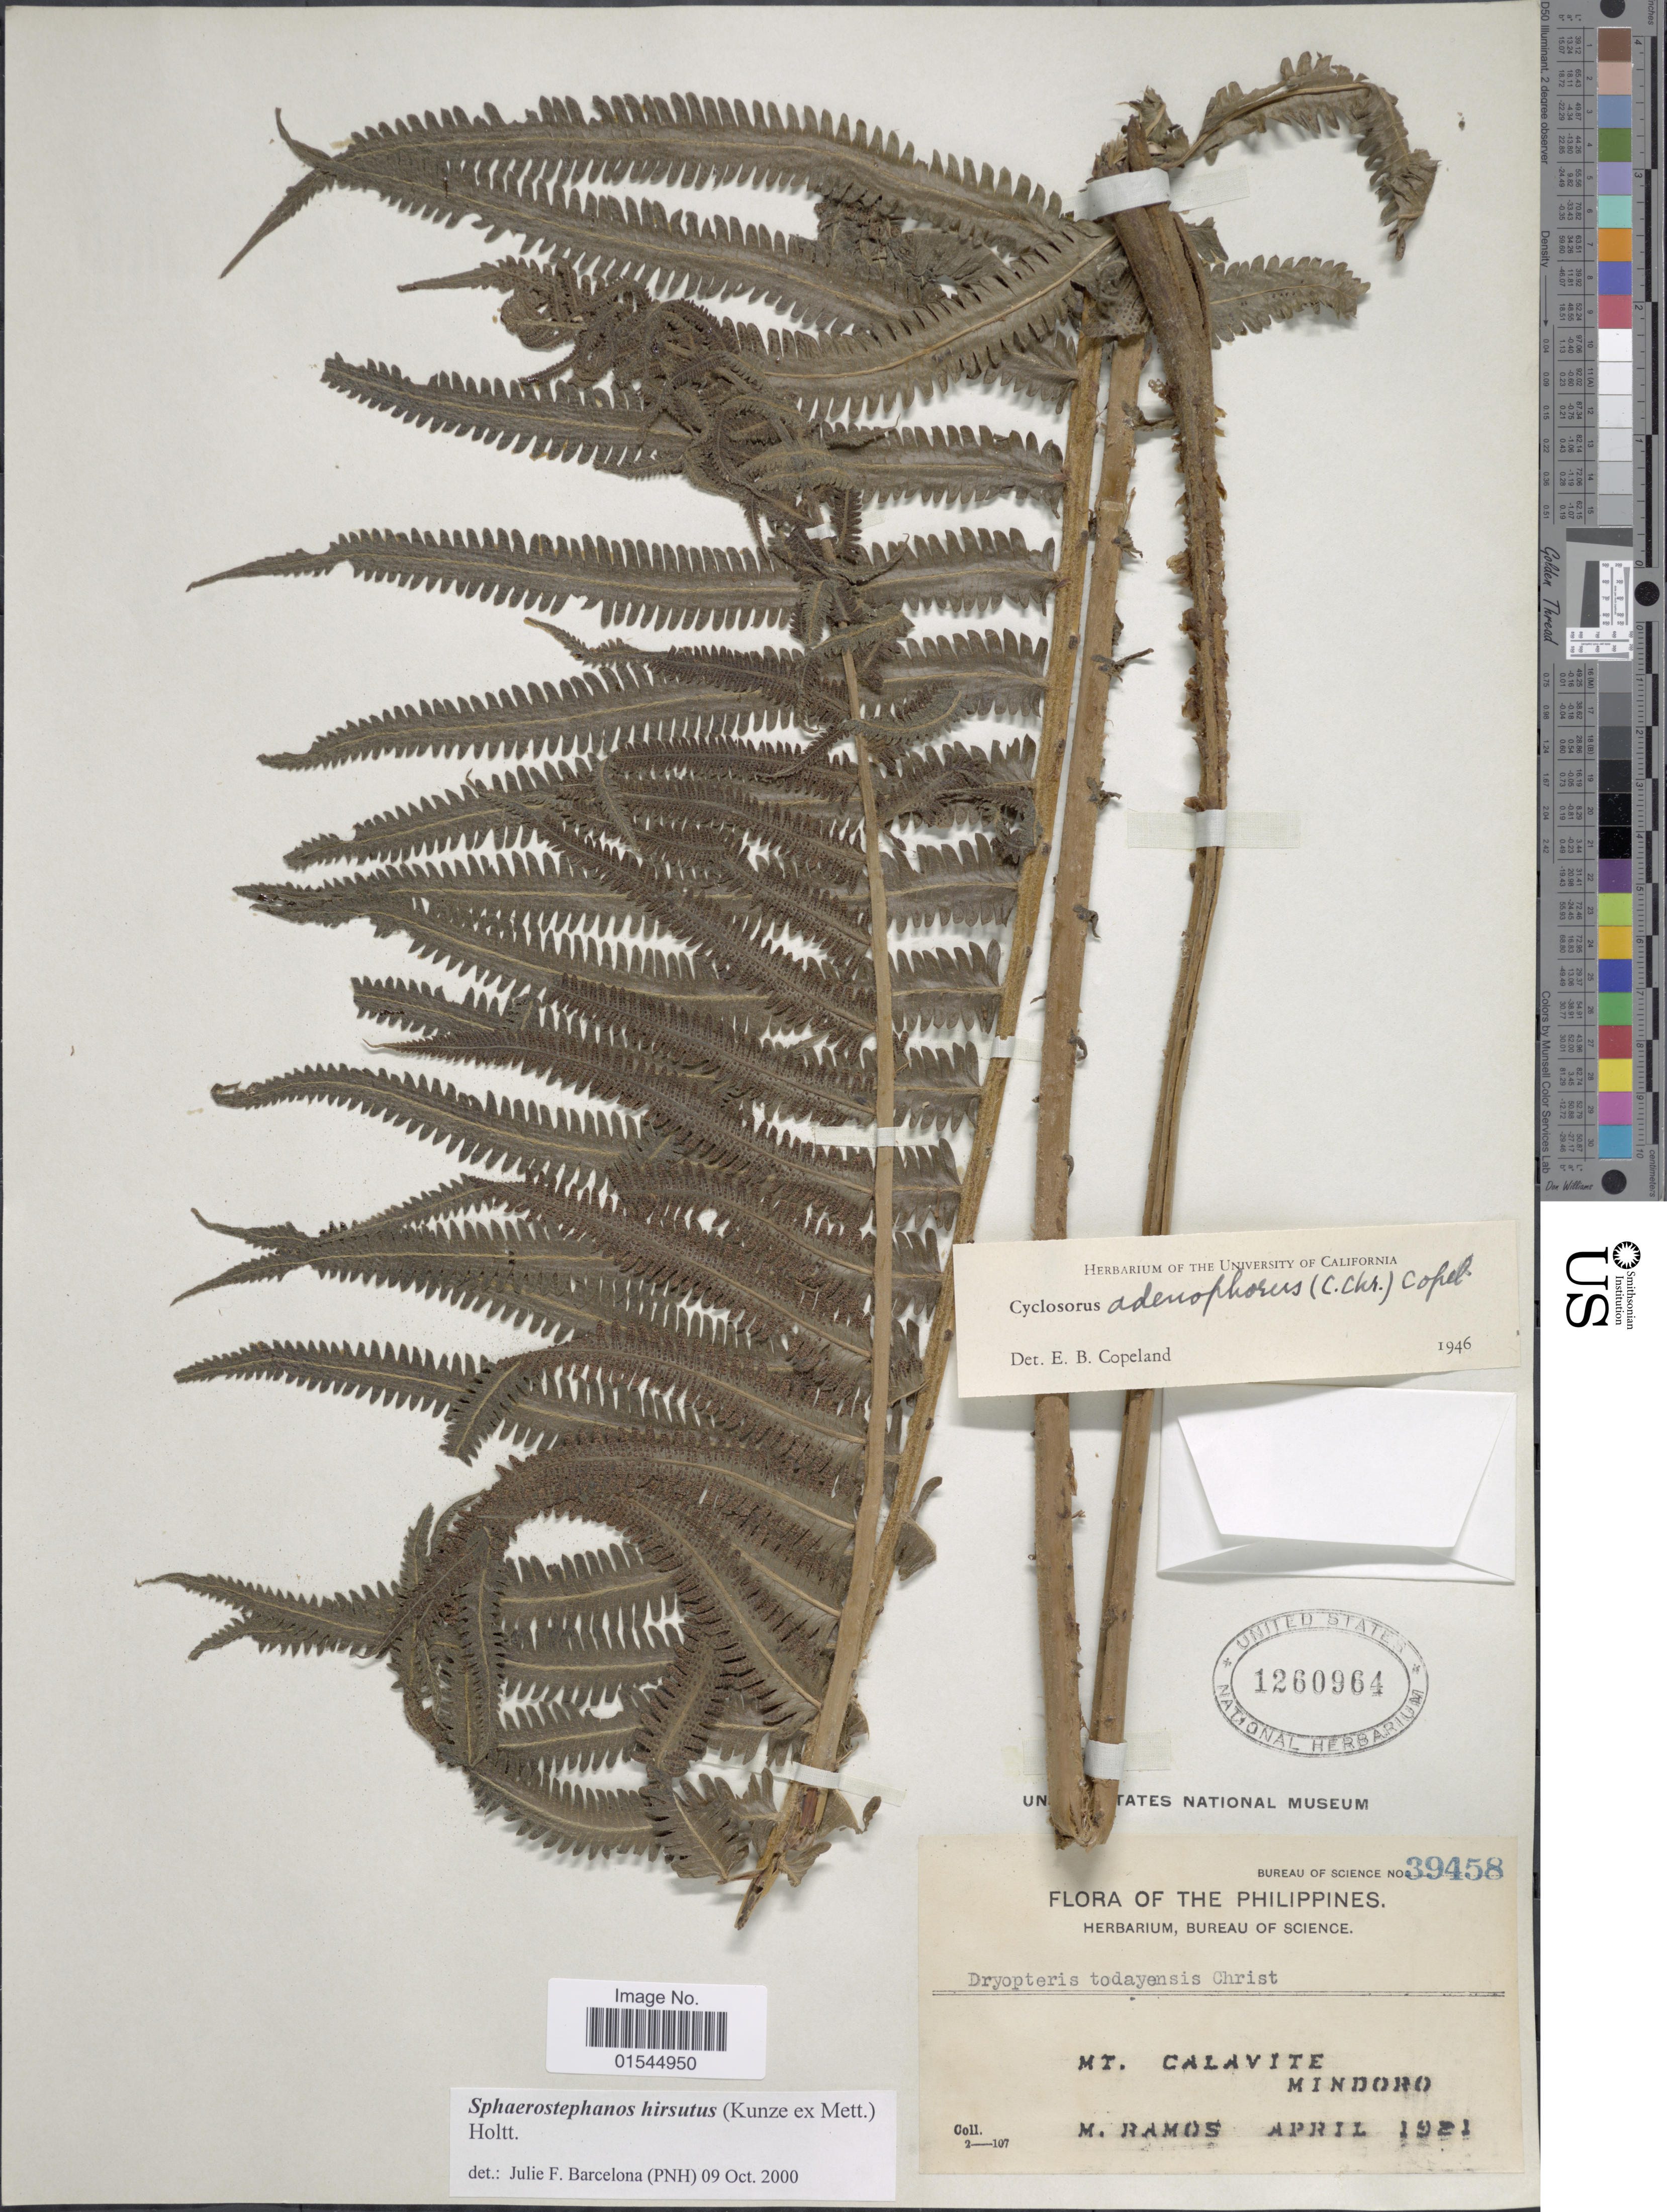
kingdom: Plantae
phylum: Tracheophyta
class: Polypodiopsida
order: Polypodiales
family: Thelypteridaceae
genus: Sphaerostephanos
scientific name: Sphaerostephanos hirsutus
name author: (Kunze ex Mett.) Holttum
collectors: M. Ramos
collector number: Bureau of Science 39458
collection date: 1921-04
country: Philippines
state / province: Mimaropa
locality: Mt. Calavite, Mindoro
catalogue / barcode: US 1260964